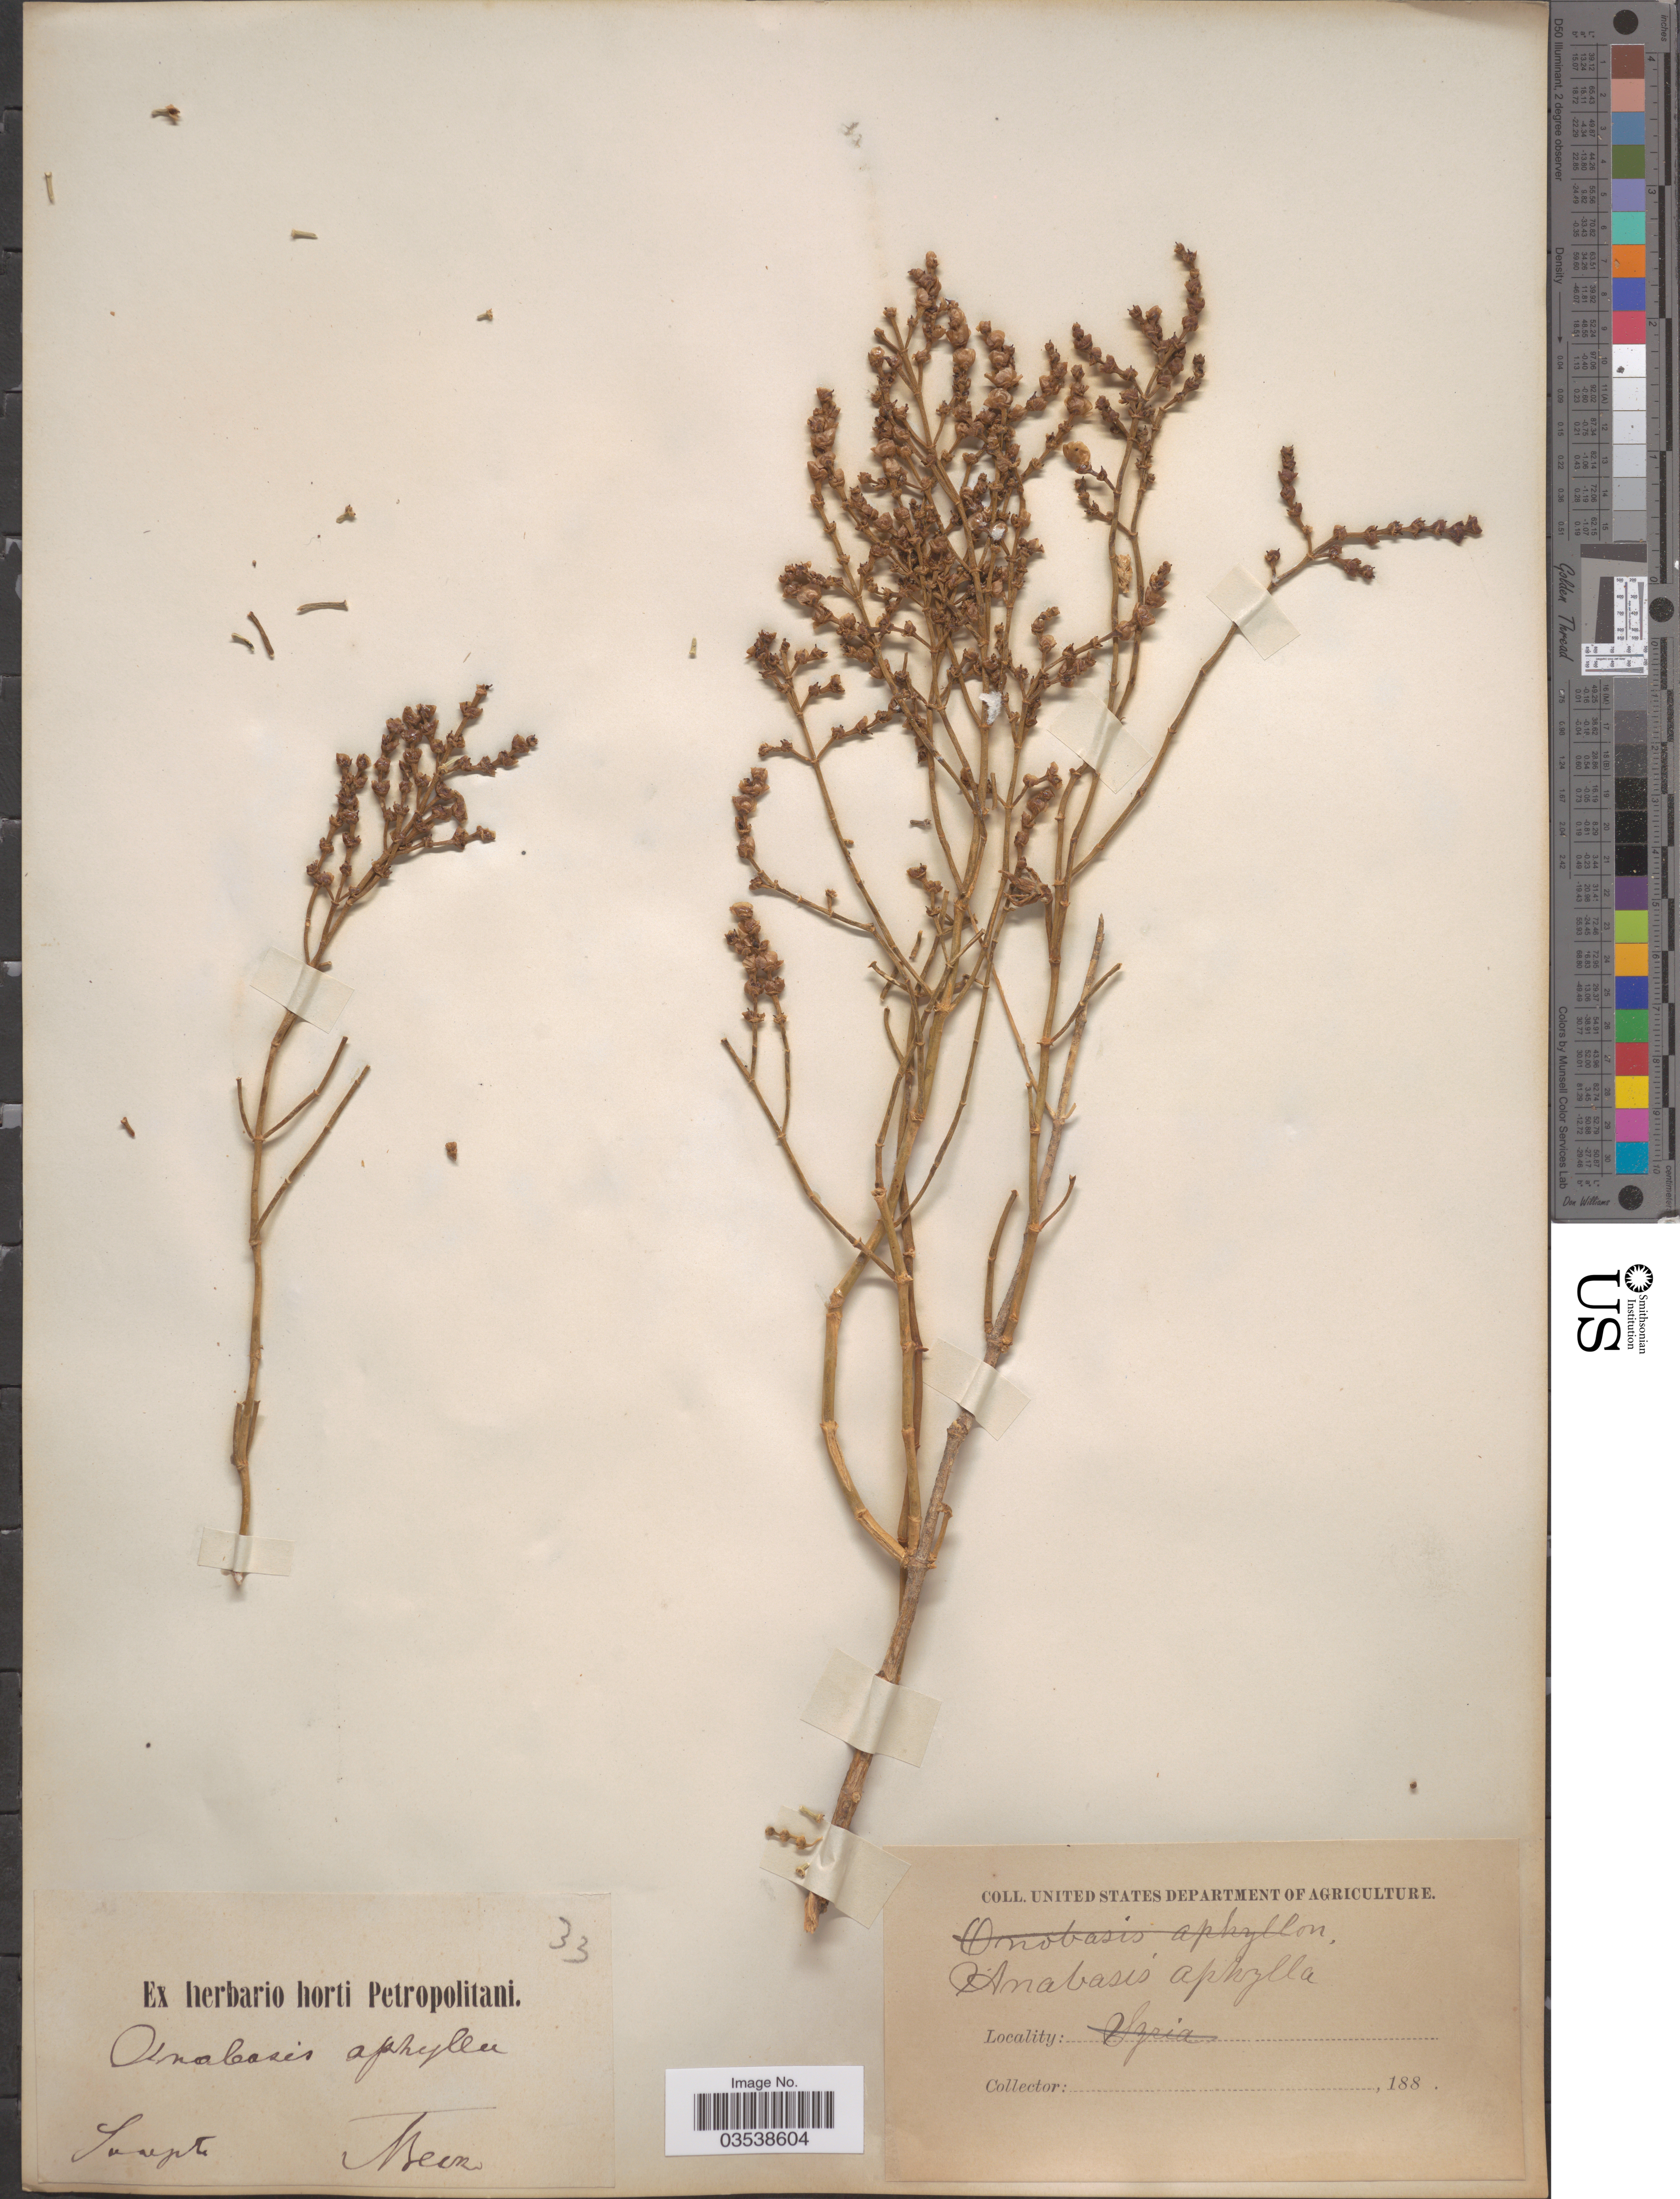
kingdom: Plantae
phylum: Tracheophyta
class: Magnoliopsida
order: Caryophyllales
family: Amaranthaceae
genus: Anabasis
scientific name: Anabasis aphylla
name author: L.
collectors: A. Becker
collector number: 33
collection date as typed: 188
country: Russian Federation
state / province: Volgograd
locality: Sarepta.